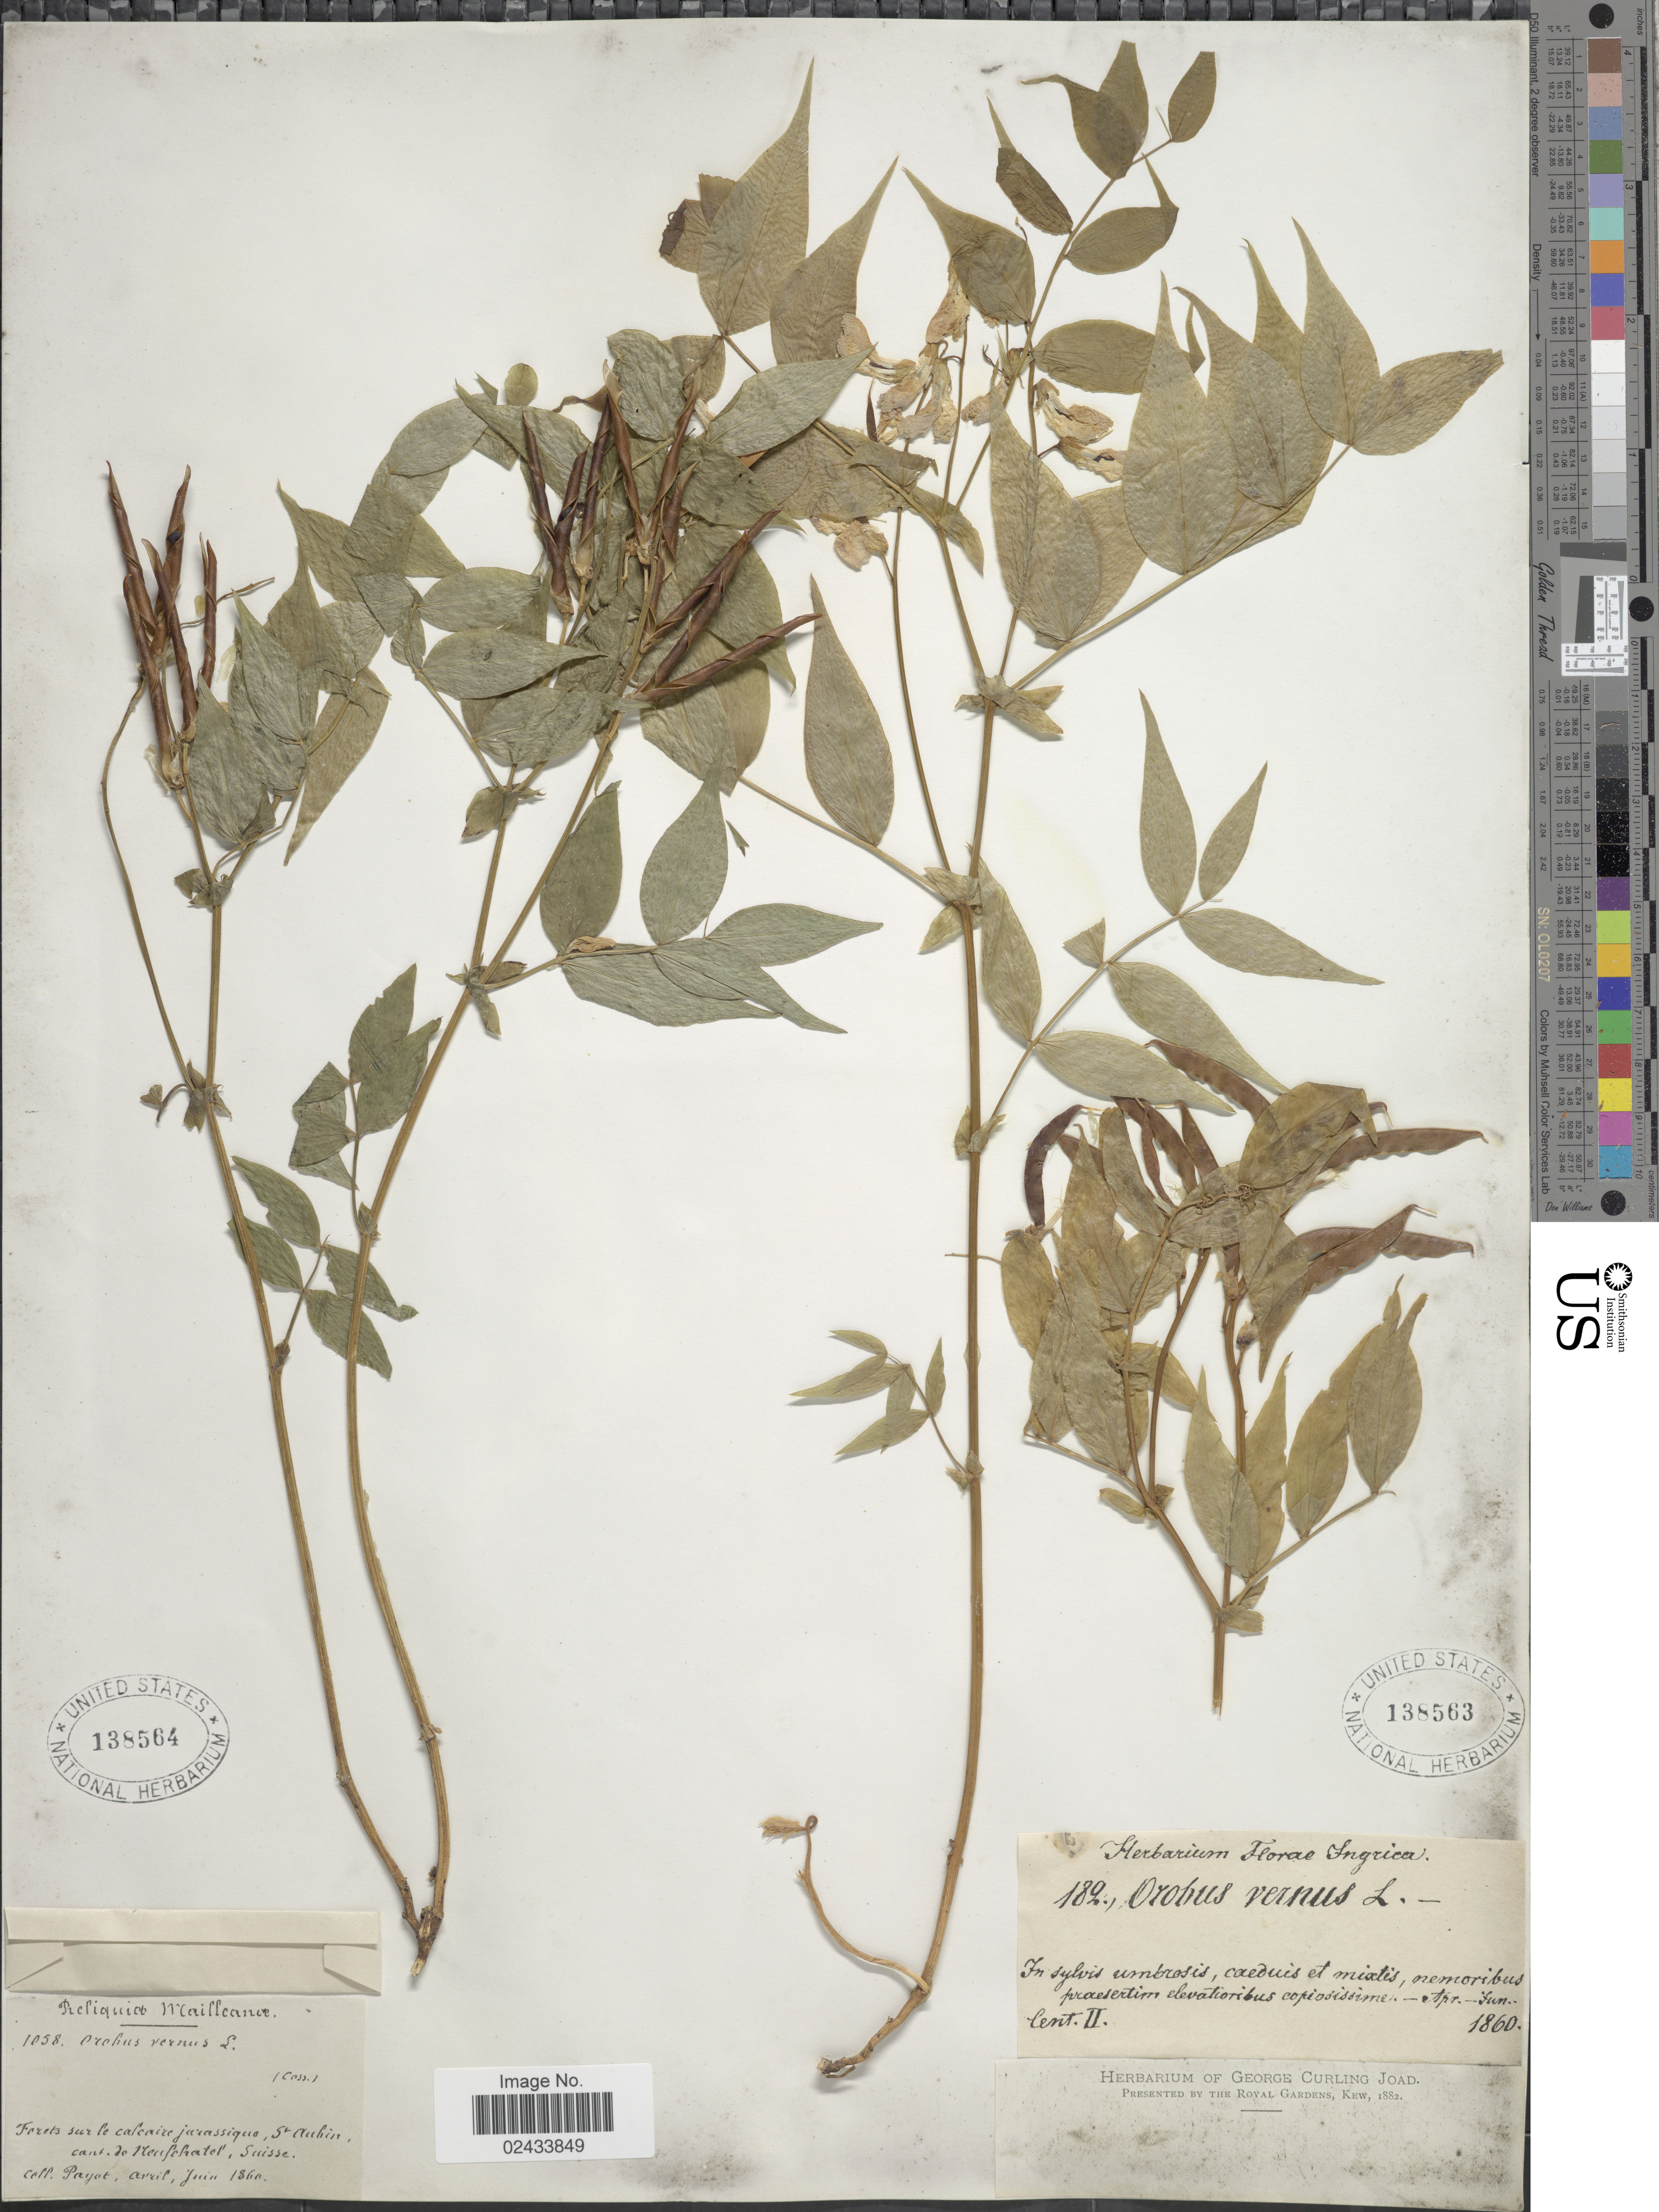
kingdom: Plantae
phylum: Tracheophyta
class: Magnoliopsida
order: Fabales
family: Fabaceae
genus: Lathyrus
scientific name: Lathyrus venetus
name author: (Mill.) Wohlf.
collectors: Herbarium Florae Ingricae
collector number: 189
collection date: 1860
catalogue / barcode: US 138563-2